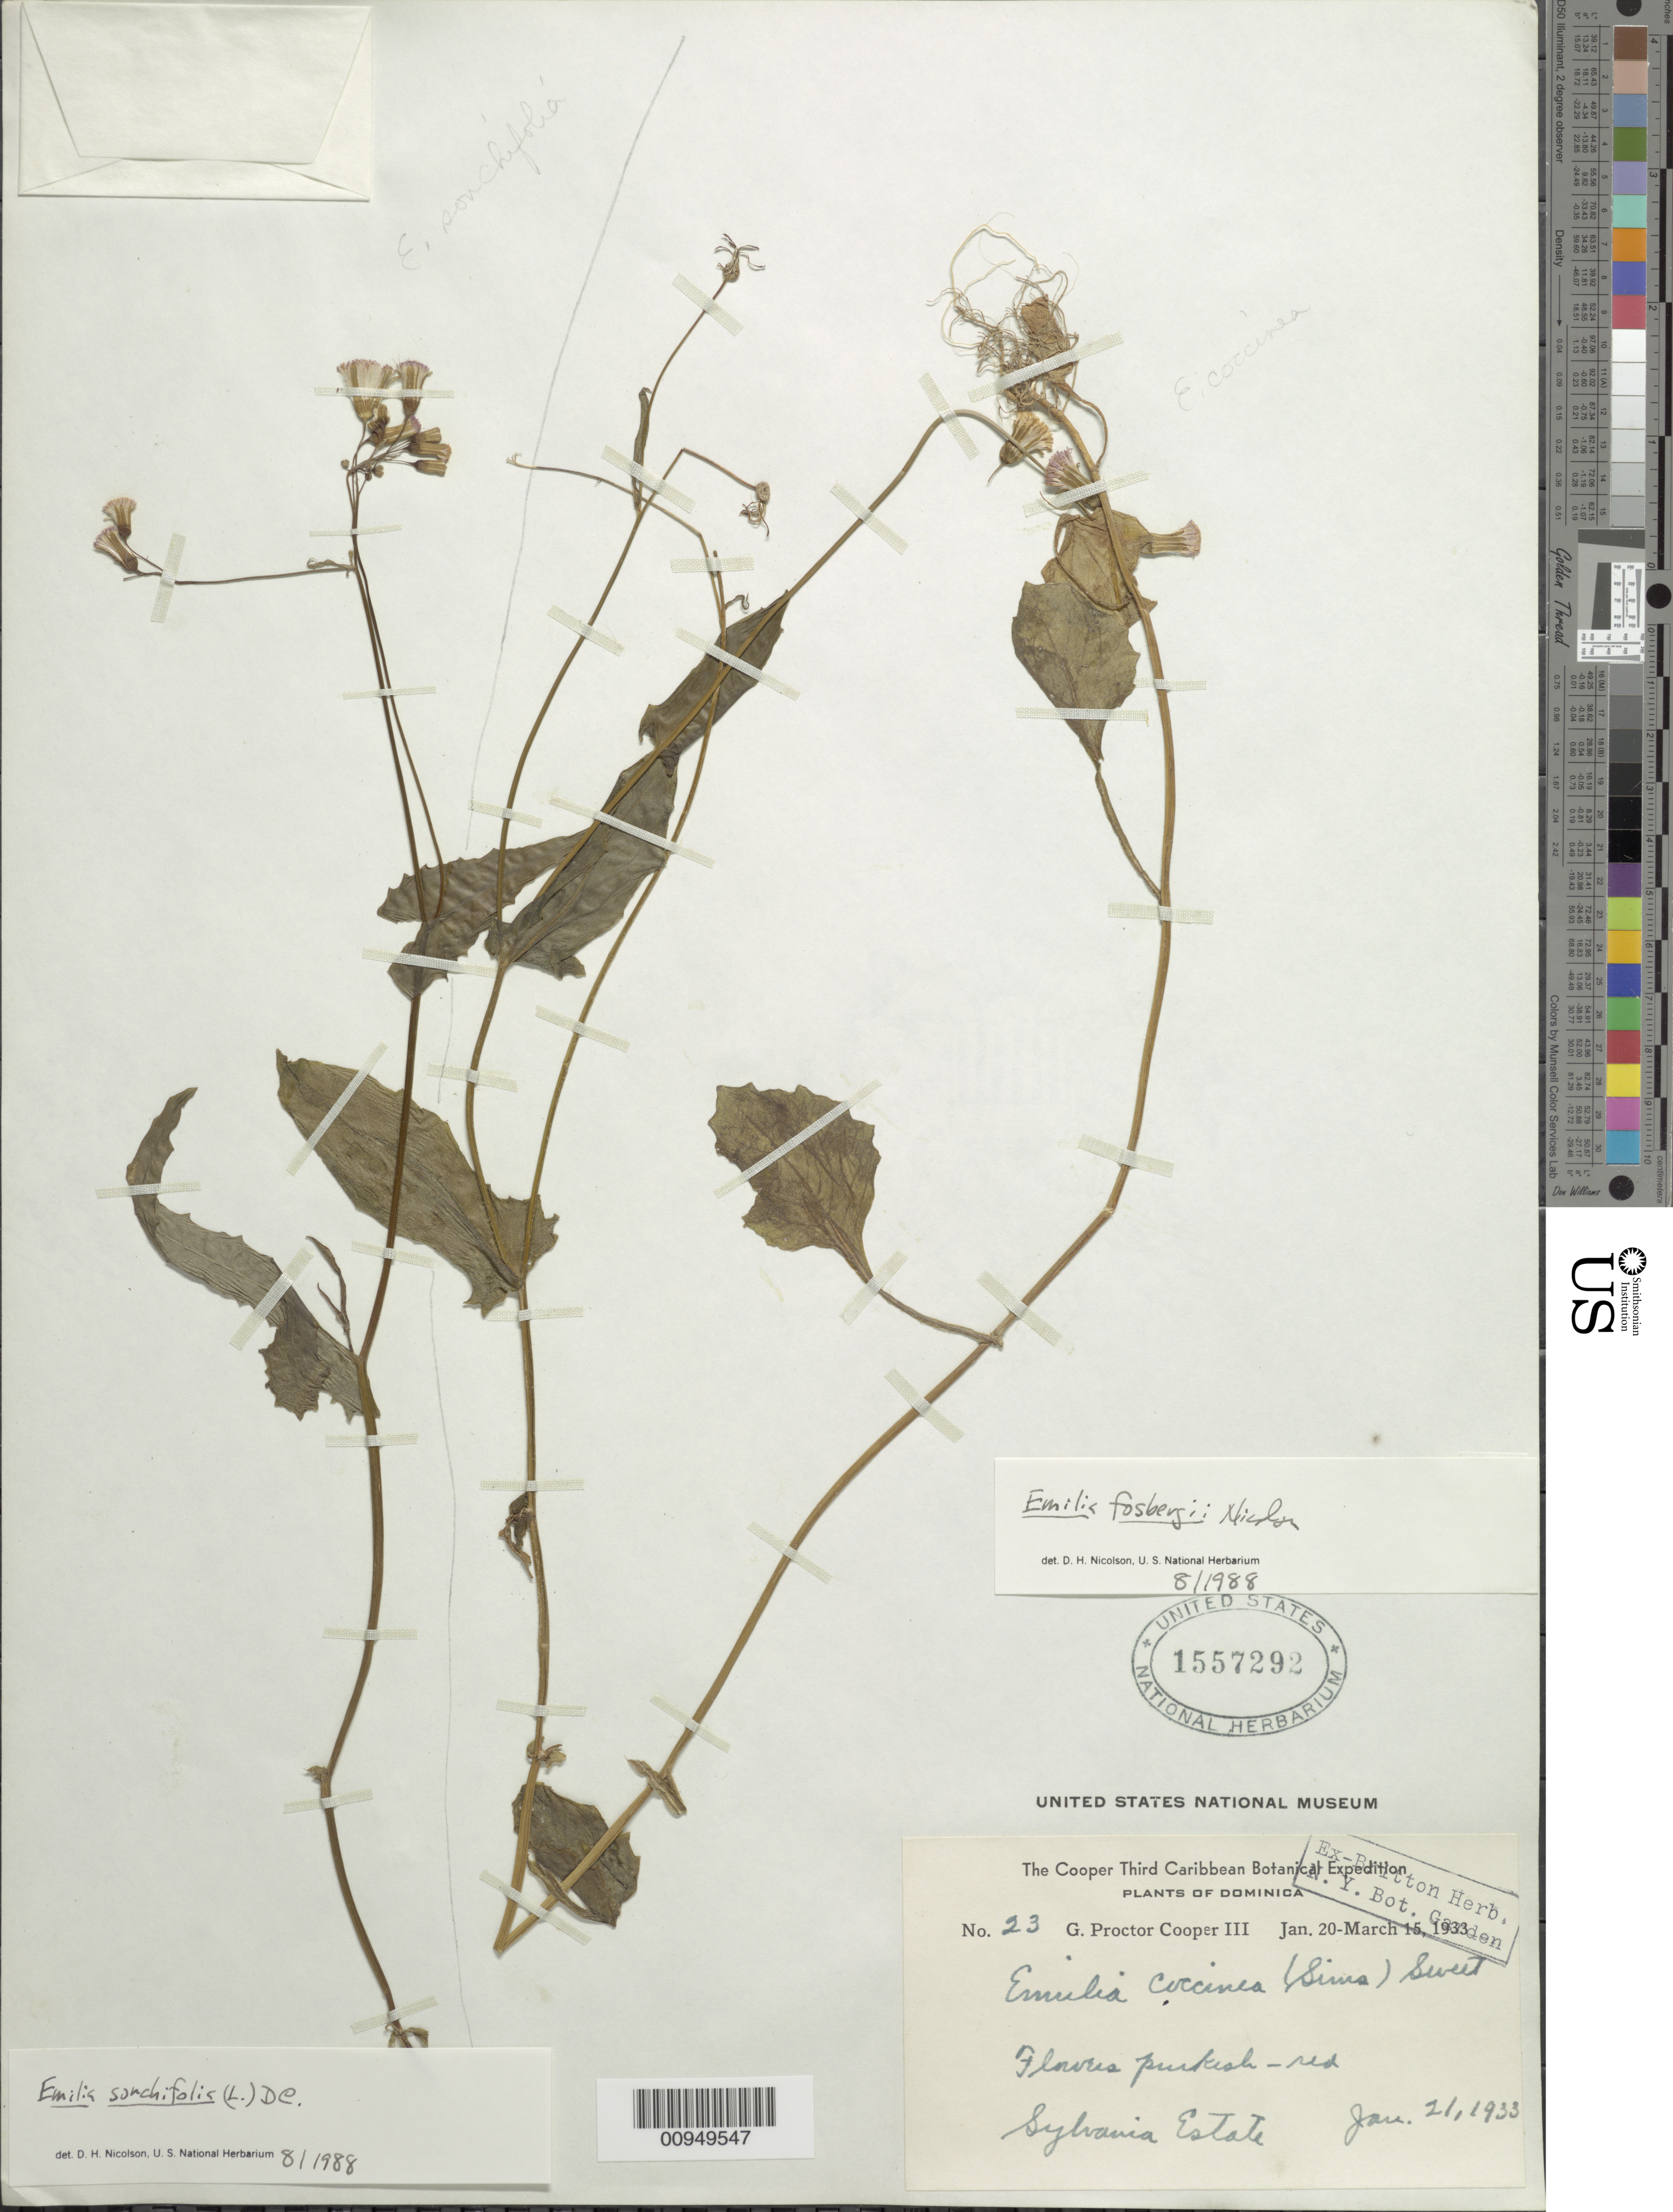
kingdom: Plantae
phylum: Tracheophyta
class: Magnoliopsida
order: Asterales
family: Asteraceae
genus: Emilia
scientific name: Emilia sonchifolia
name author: (L.) DC.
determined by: Nicolson, Dan H.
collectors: G. Cooper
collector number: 23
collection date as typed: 21 Jan 1933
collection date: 1933-01-21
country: Dominica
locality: Sylvania Estate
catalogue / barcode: US 1557292